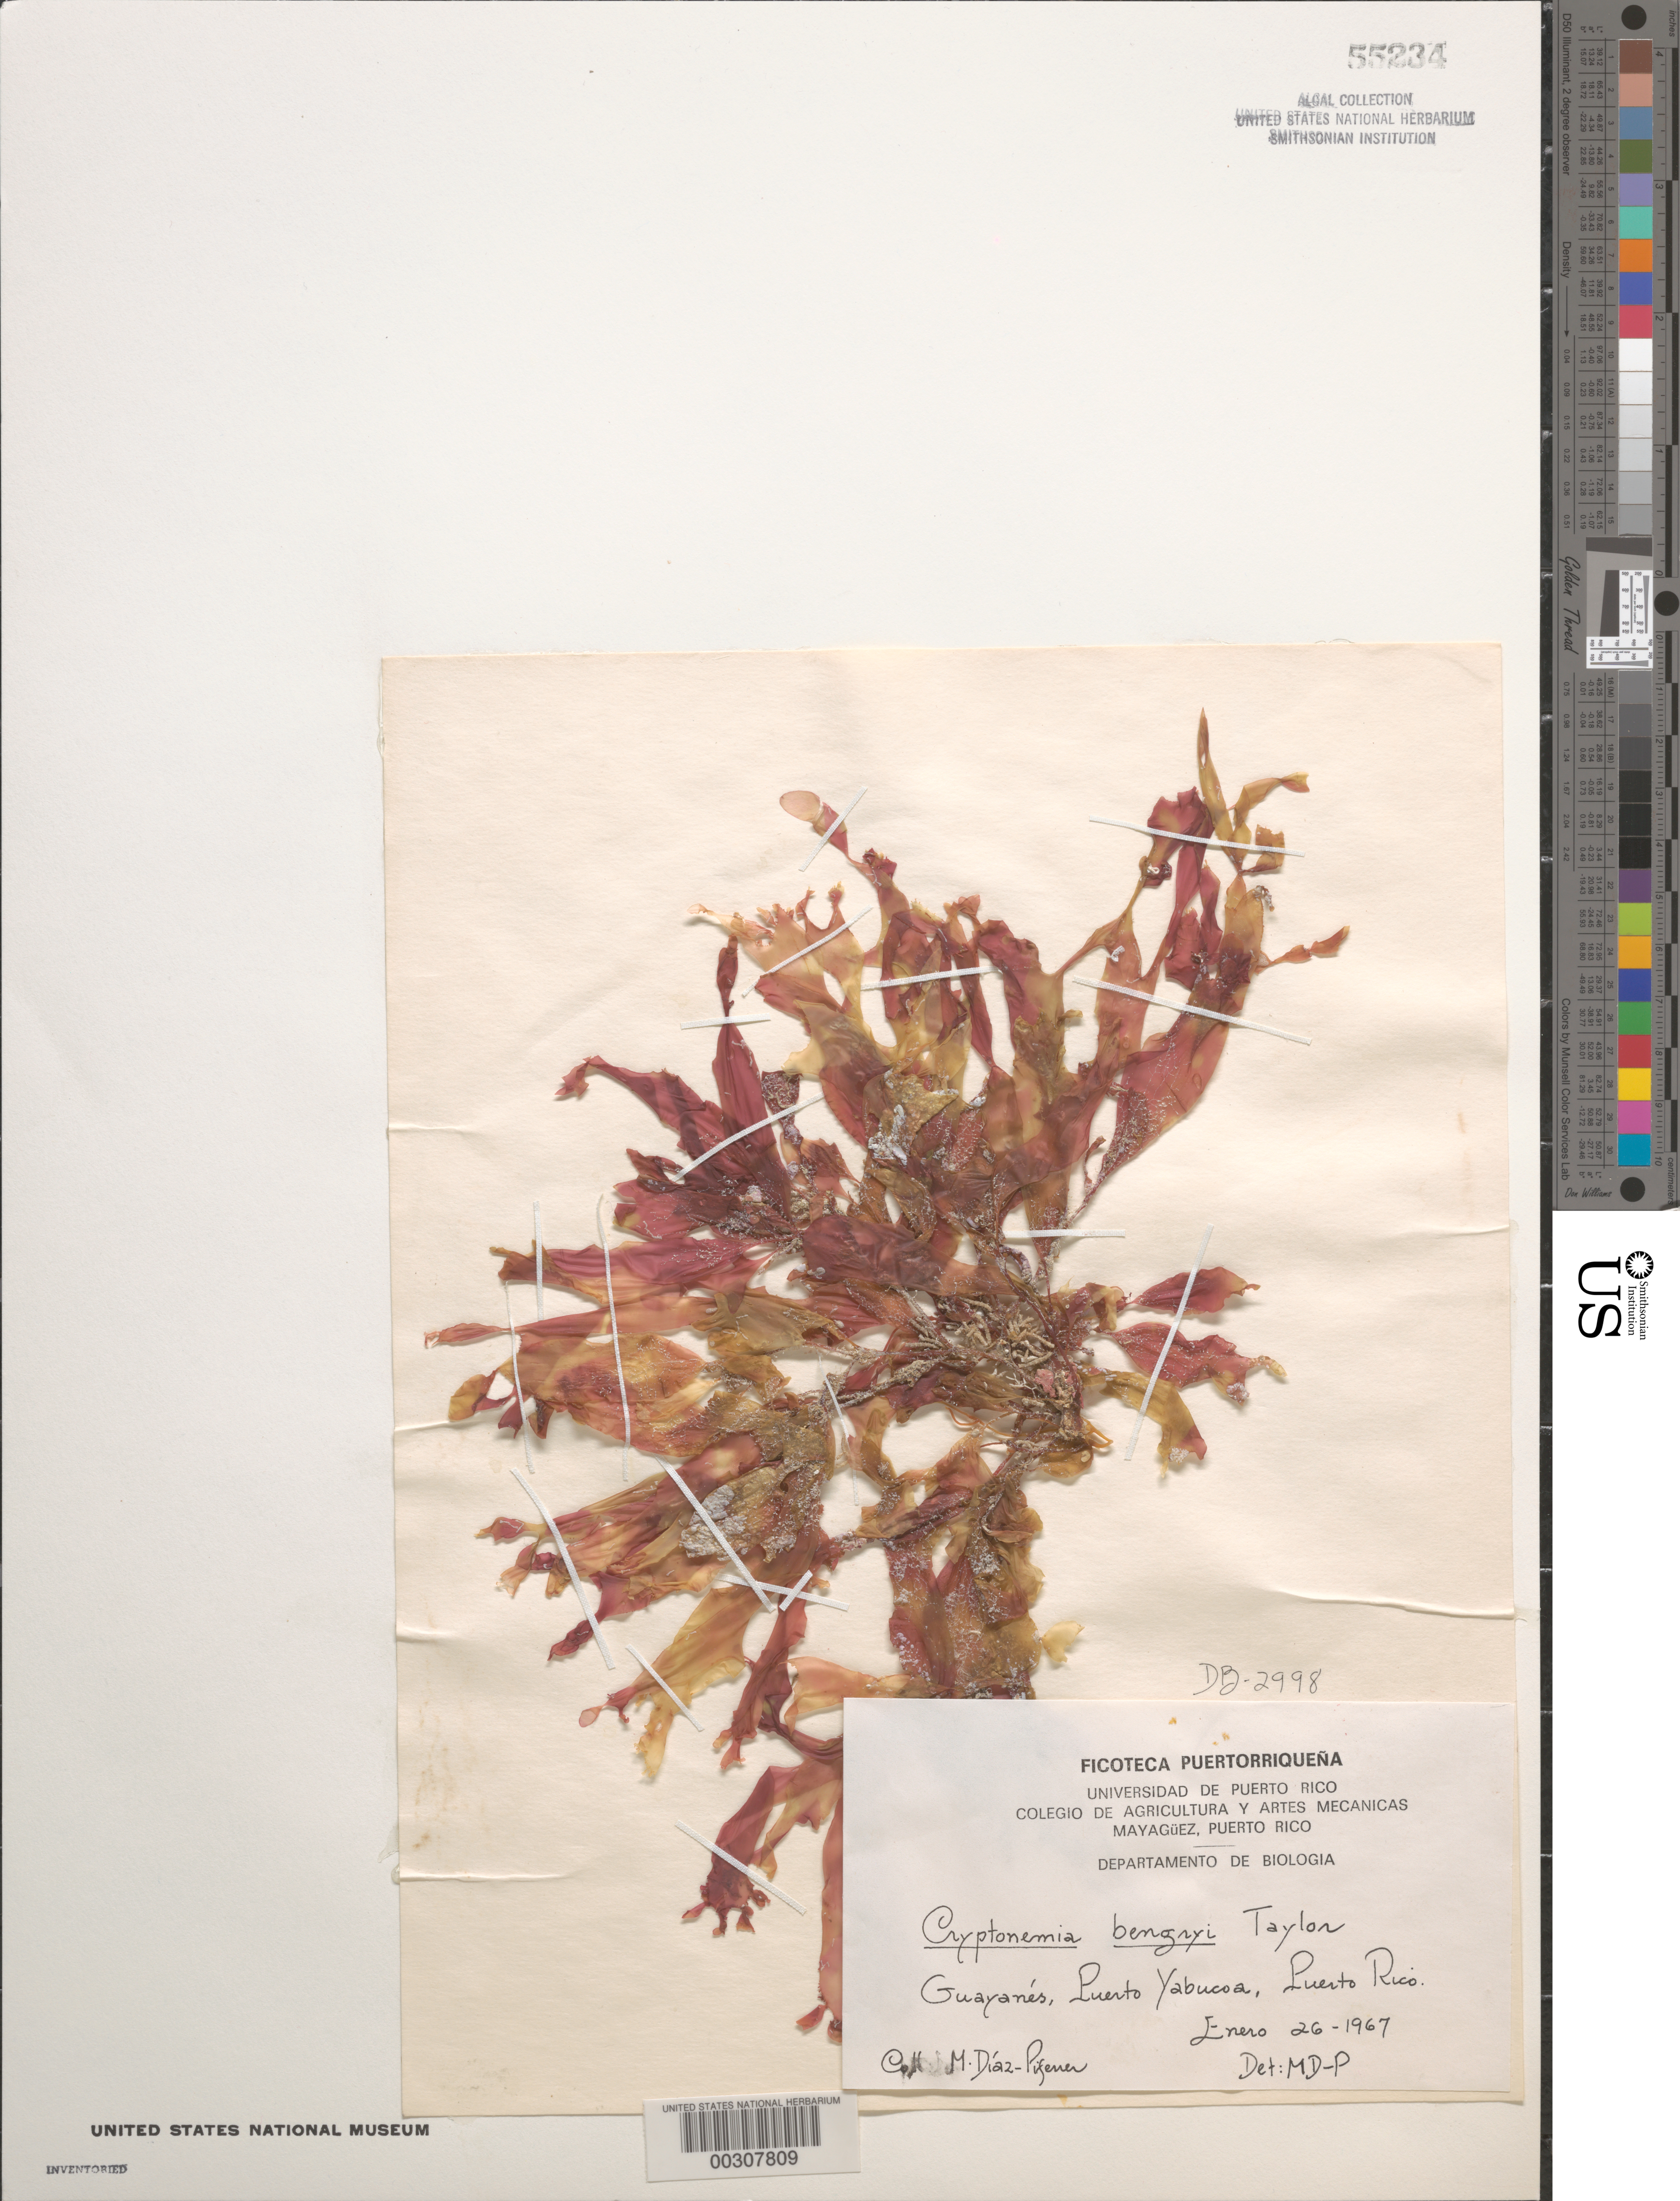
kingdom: Plantae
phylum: Rhodophyta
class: Florideophyceae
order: Halymeniales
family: Halymeniaceae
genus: Cryptonemia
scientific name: Cryptonemia bengryi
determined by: Diaz-Piferrer, M.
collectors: M. Diaz-Piferrer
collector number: Db-2998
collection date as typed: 26 Jan 1967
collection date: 1967-01-26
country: Puerto Rico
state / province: Yabucoa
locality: Playa Guayanes, Puerto Yabucoa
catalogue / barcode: US 55234